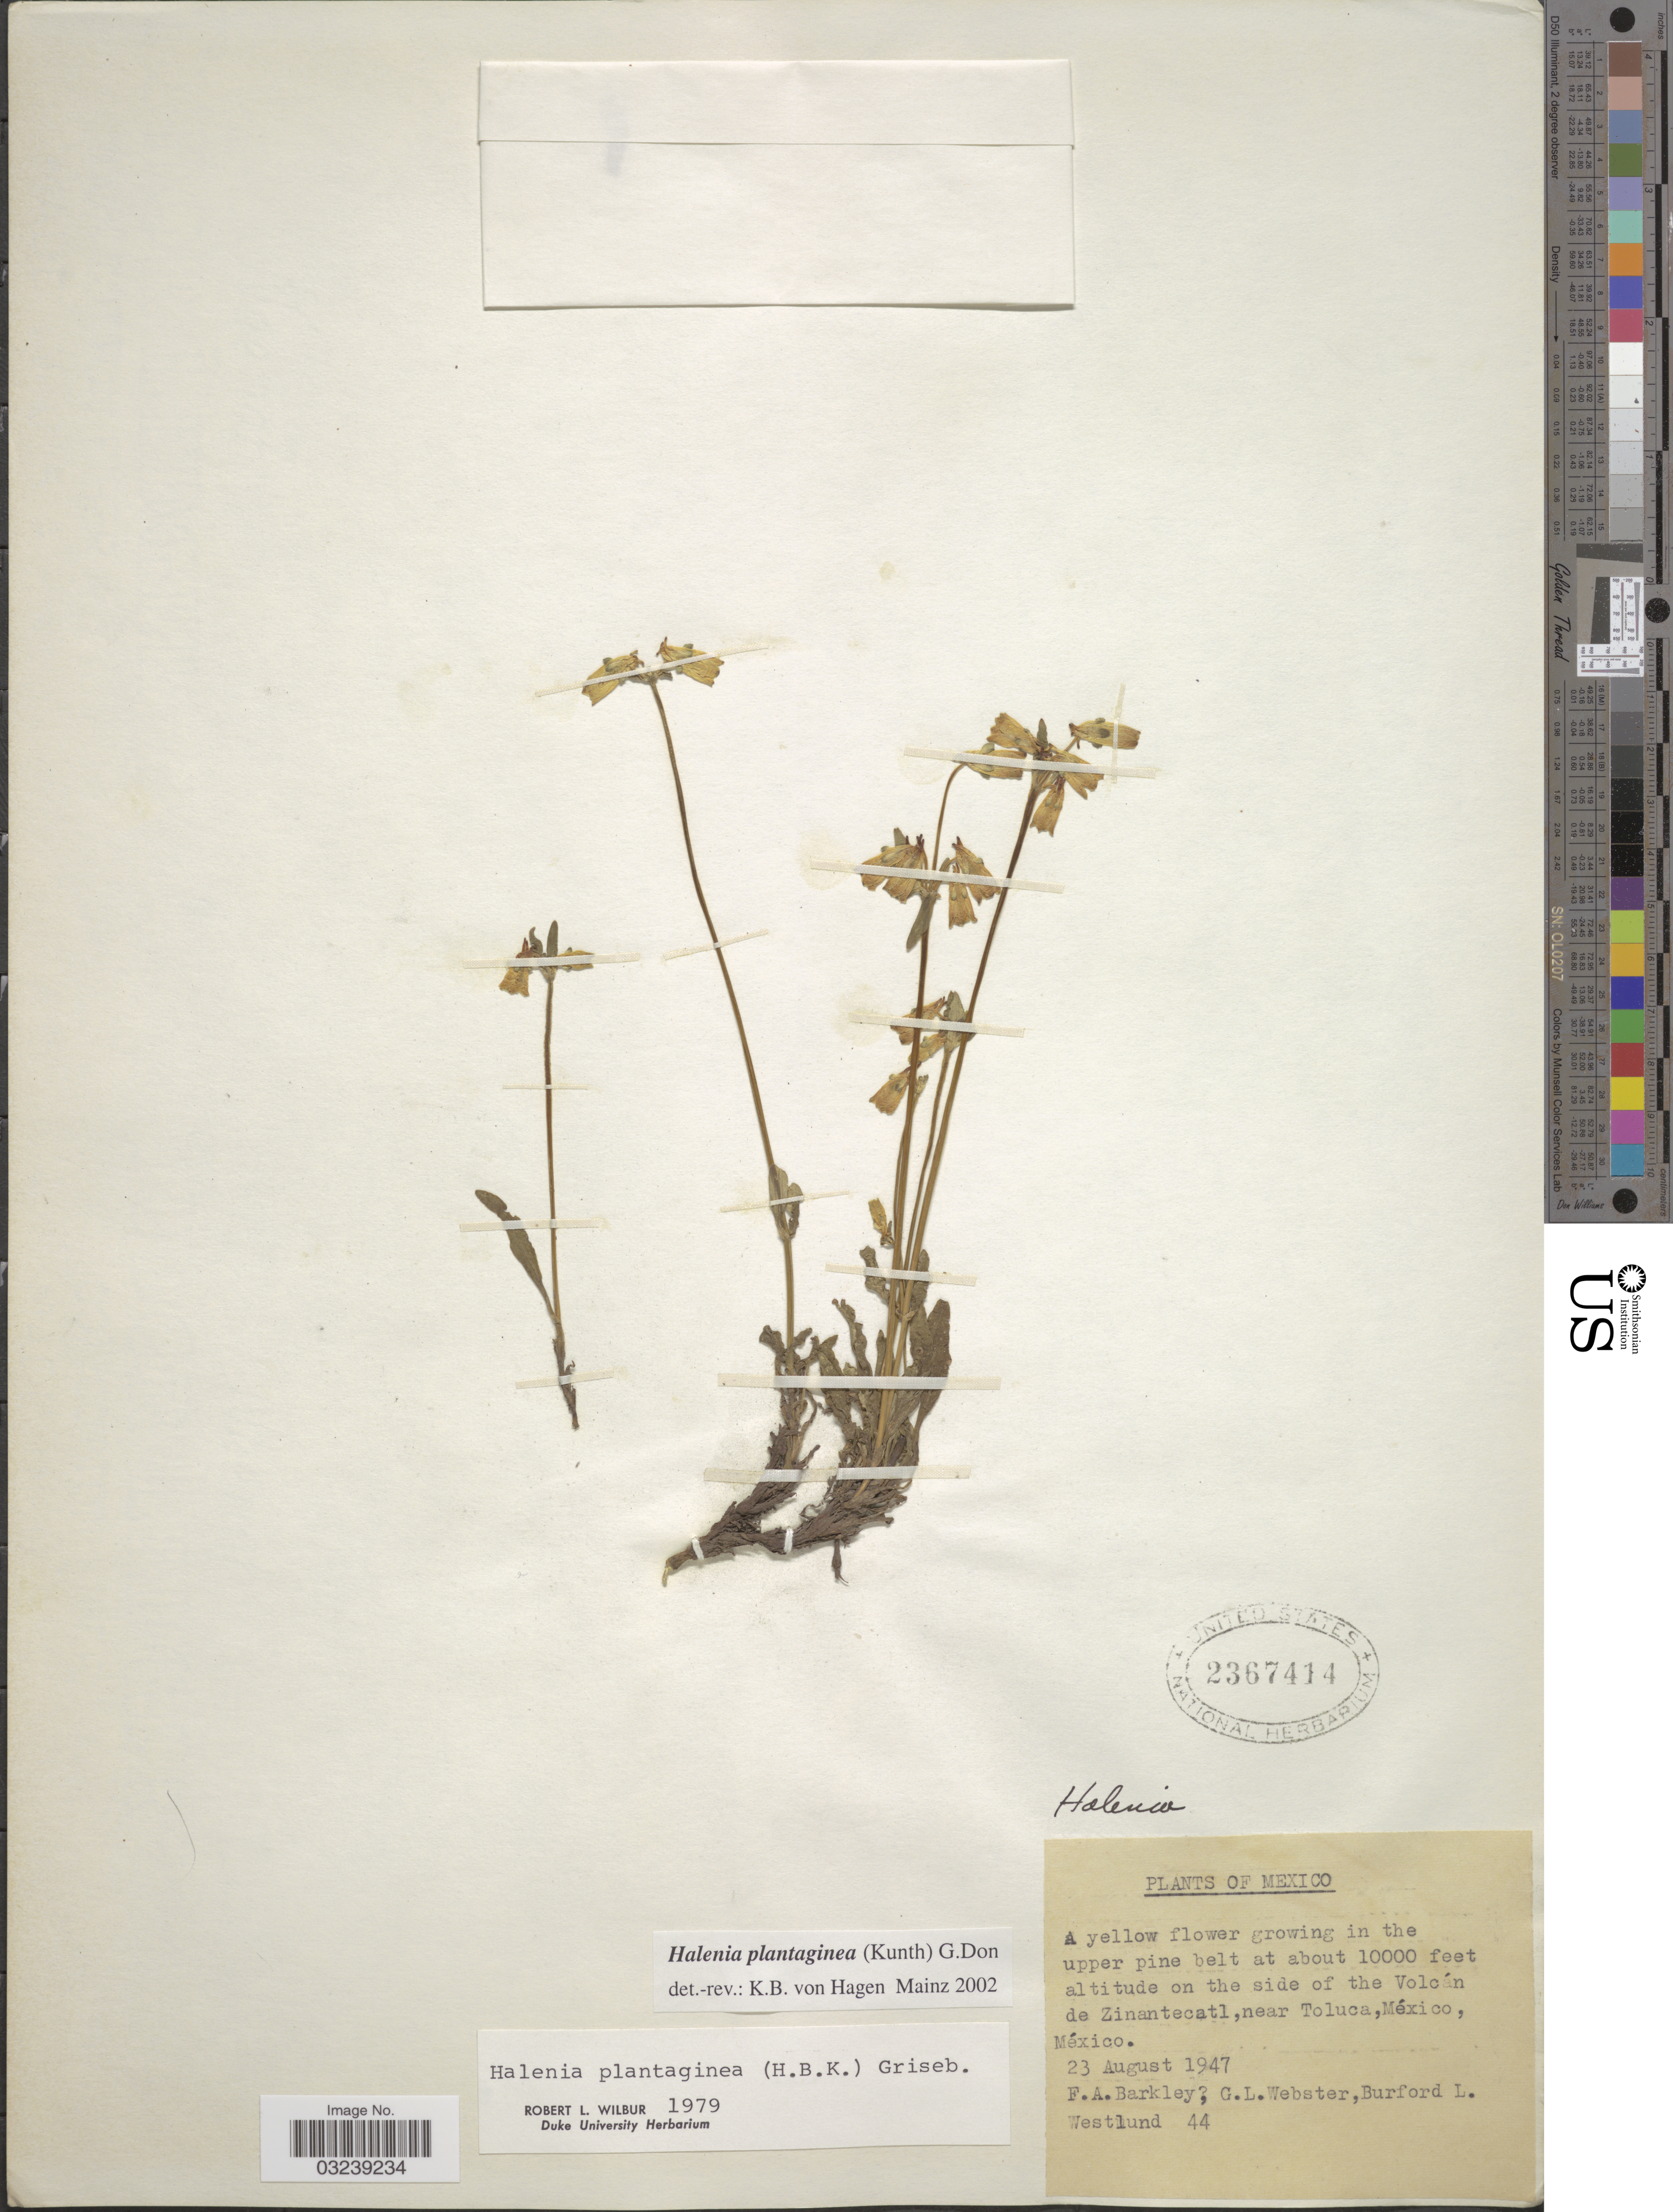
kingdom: Plantae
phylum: Tracheophyta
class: Magnoliopsida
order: Gentianales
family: Gentianaceae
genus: Halenia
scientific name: Halenia plantaginea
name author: (Kunth) G. Don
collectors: F. A. Barkley, G. L. Webster & B. Westlund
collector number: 44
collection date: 1947-08-23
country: Mexico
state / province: México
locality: On the side of the Volcán de Zinantecatl, near Toluca.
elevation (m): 3048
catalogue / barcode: US 2367414